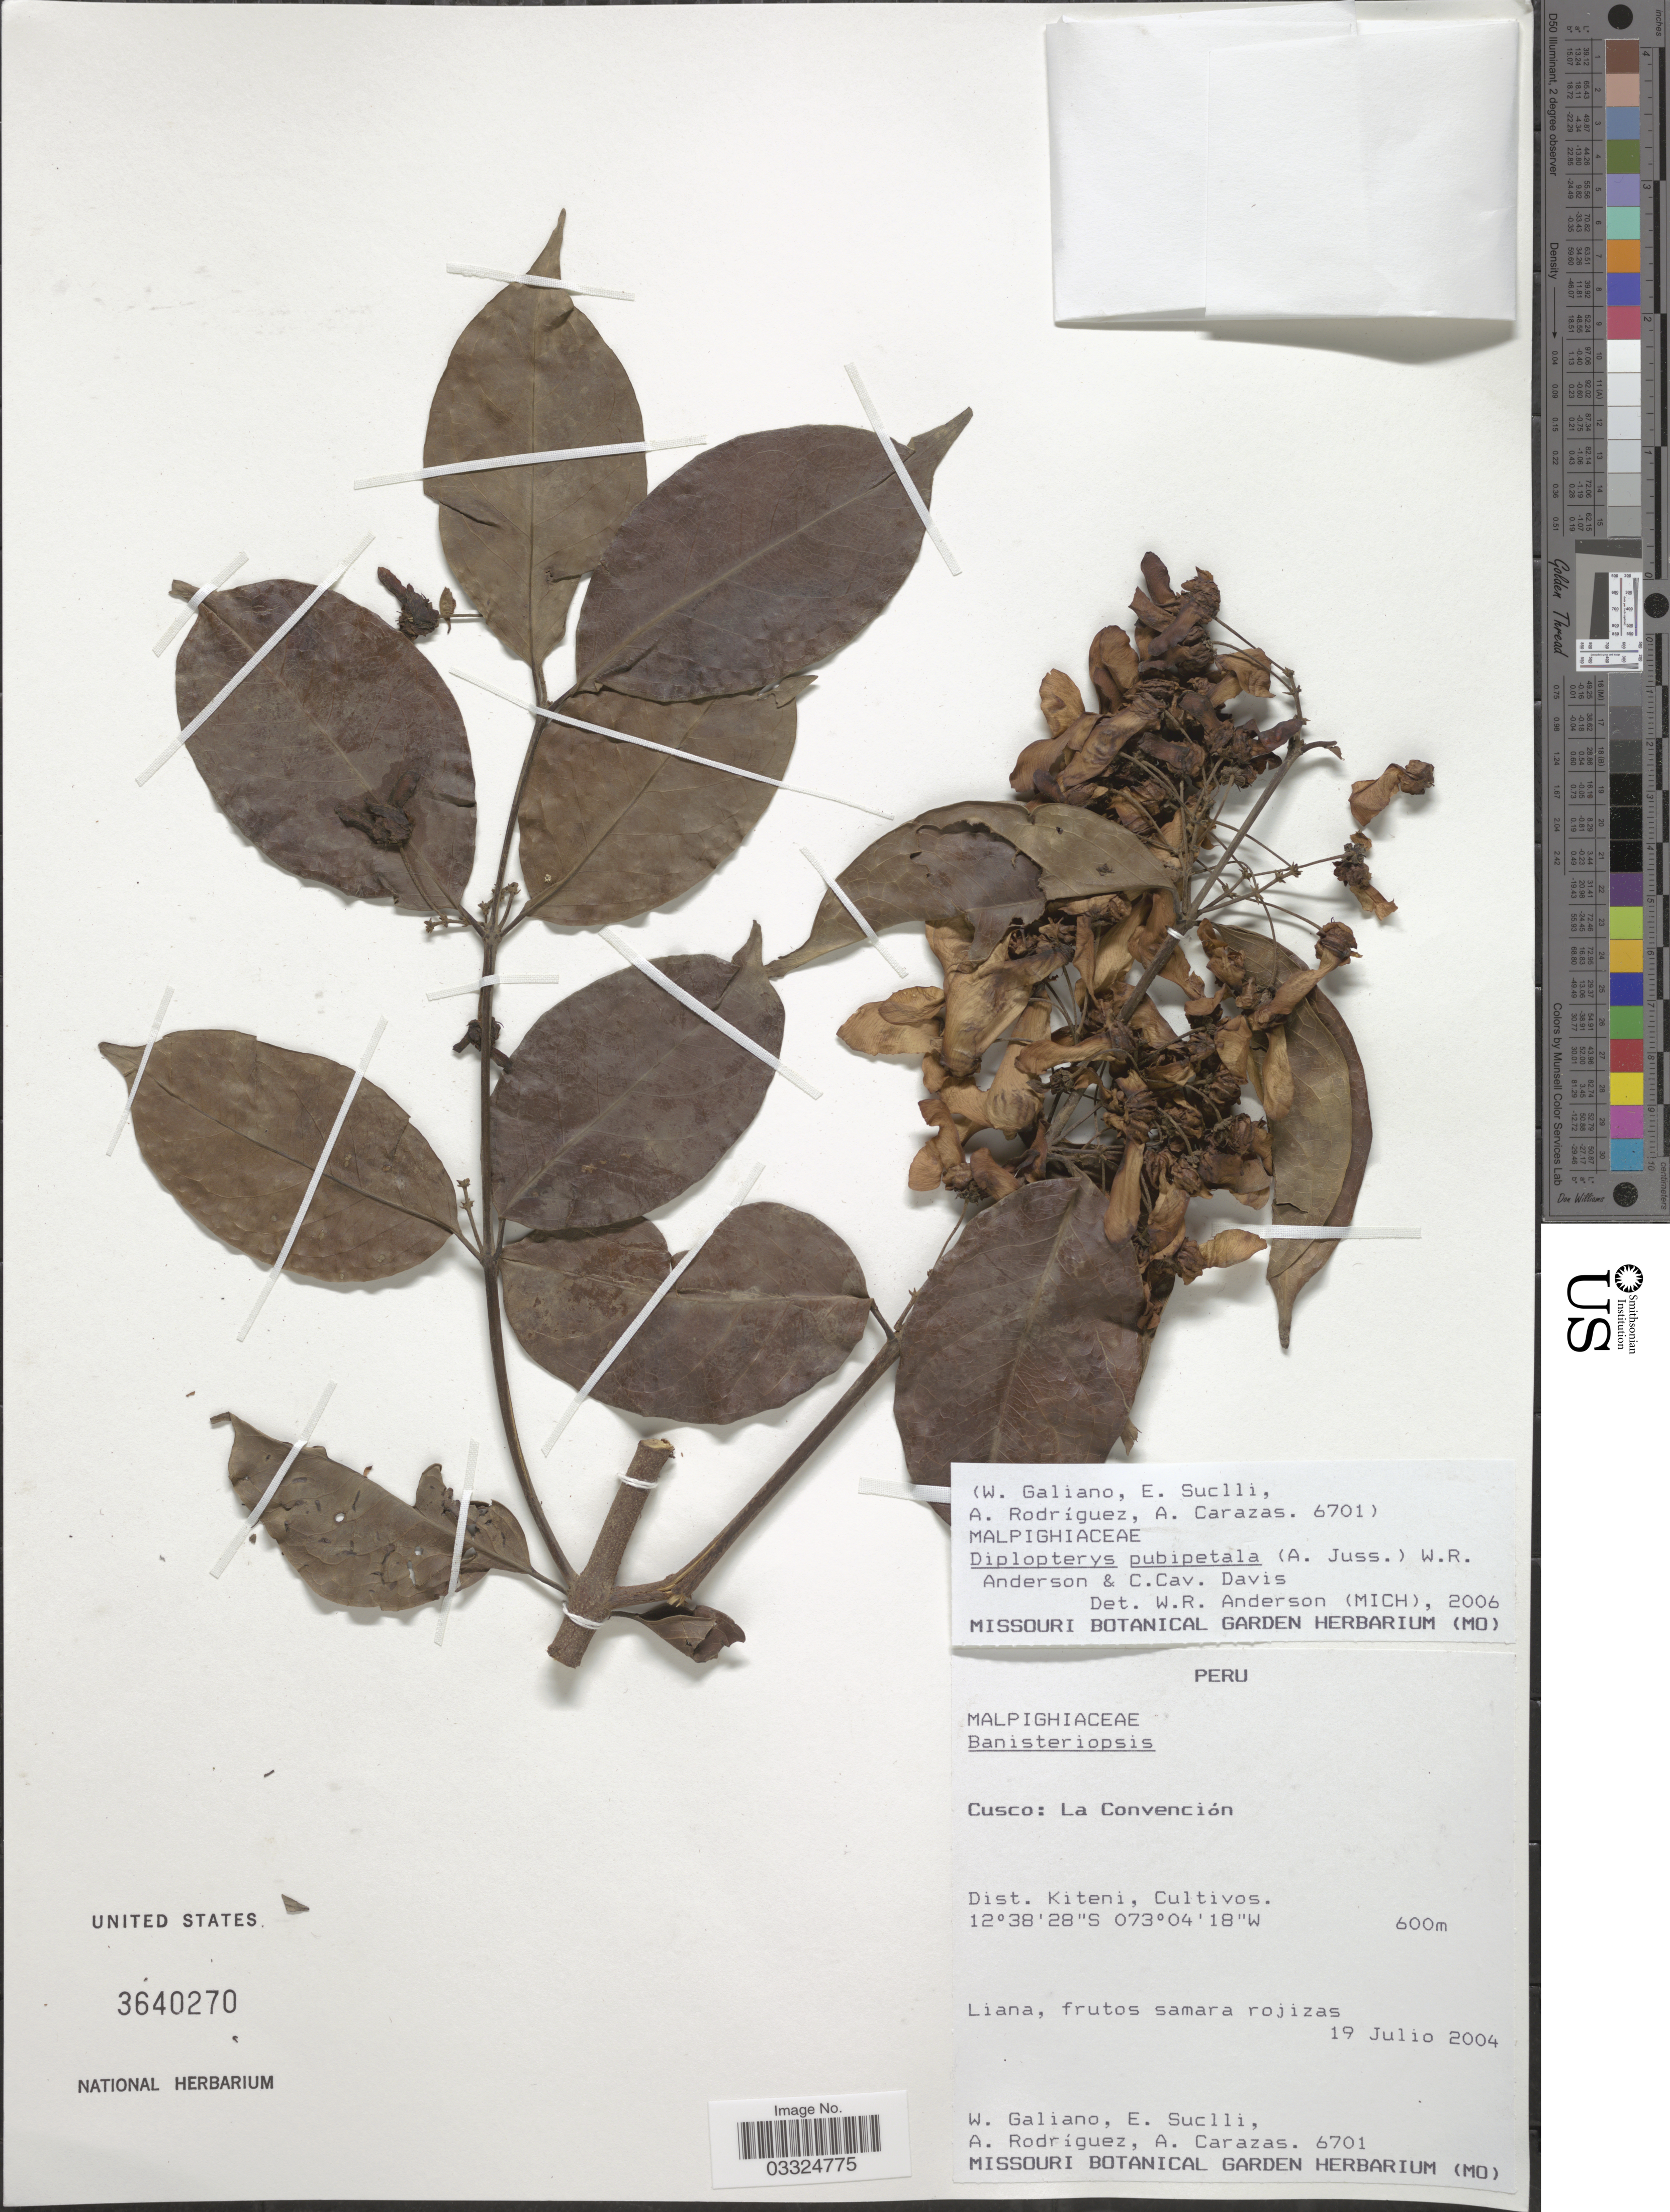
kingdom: Plantae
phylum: Tracheophyta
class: Magnoliopsida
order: Malpighiales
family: Malpighiaceae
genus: Diplopterys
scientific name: Diplopterys pubipetala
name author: (A. Juss.) W.R. Anderson & C. Davis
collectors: W. Galiano, E. Suclli, A. Rodríguez & A. Carazas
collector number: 6701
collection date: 2004-07-19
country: Peru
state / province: Cusco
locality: La Convención. Dist. Kiteni.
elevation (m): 600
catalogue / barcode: US 3640270